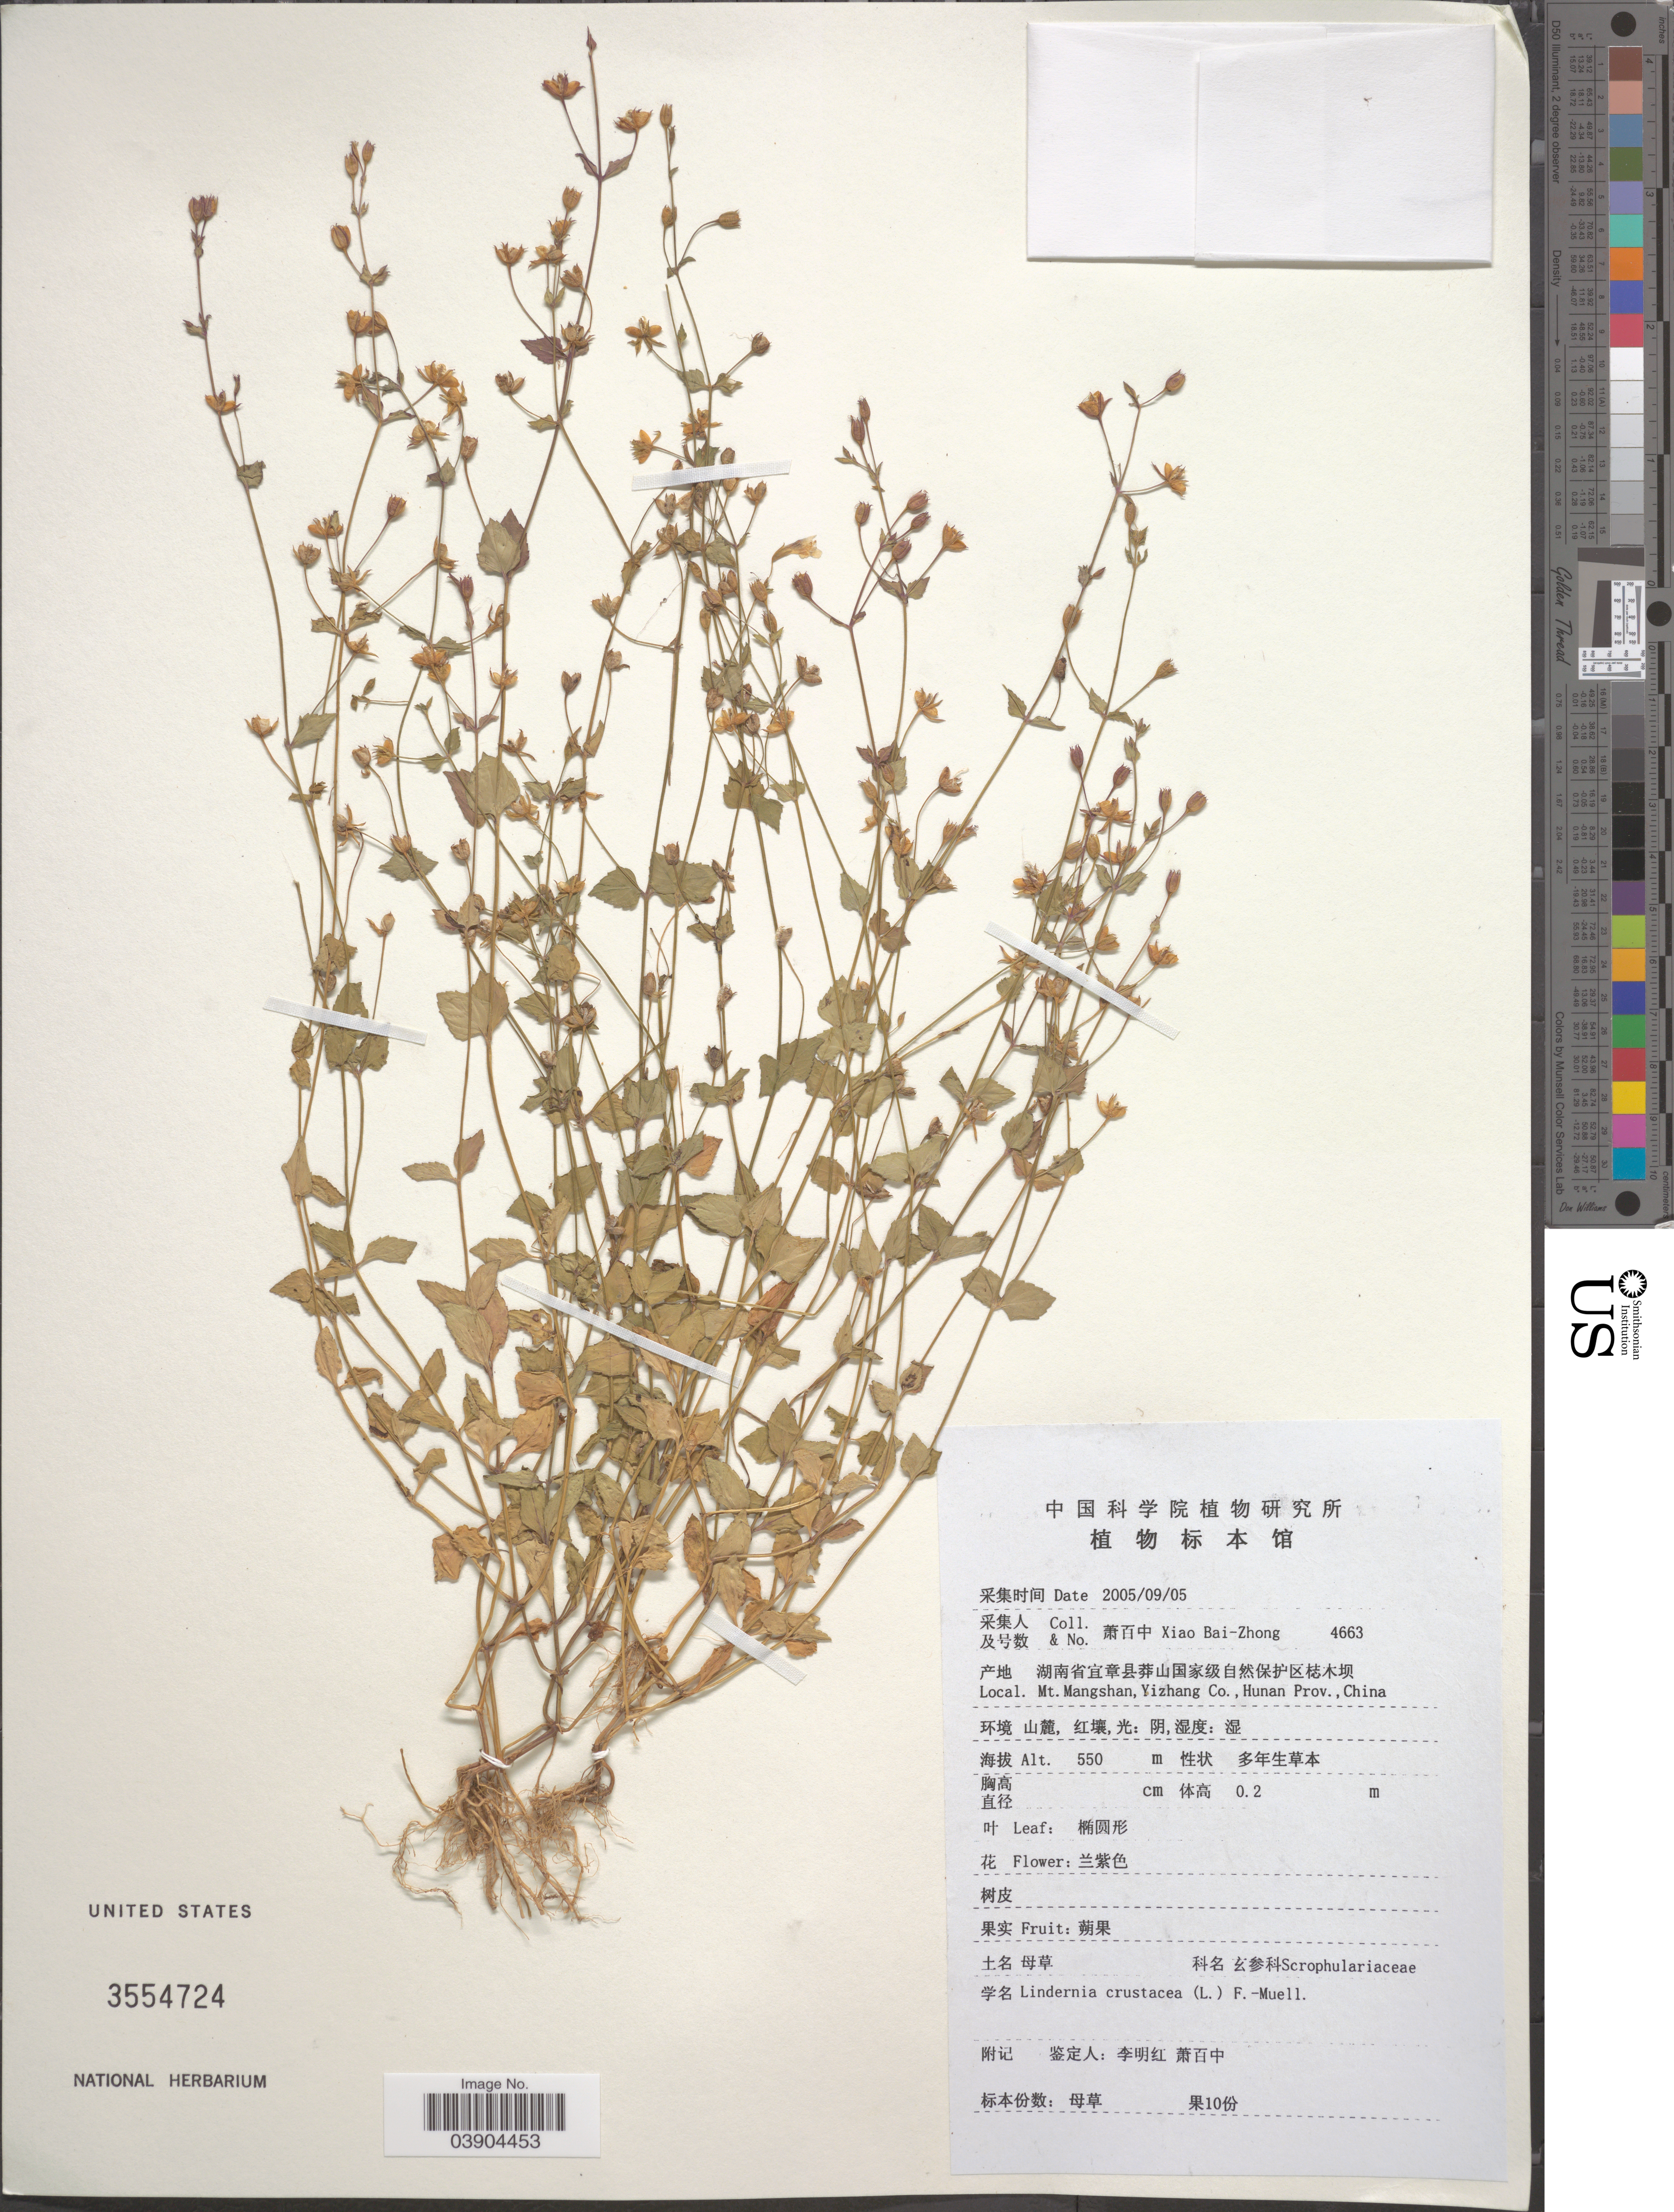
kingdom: Plantae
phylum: Tracheophyta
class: Magnoliopsida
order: Lamiales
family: Linderniaceae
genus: Lindernia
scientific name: Lindernia crustacea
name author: (L.) F. Muell.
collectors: B. Z. Xiao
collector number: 4663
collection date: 2005-09-05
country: China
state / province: Hunan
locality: Mt. Mangshan, Yizhang Co.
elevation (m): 550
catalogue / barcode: US 3554724